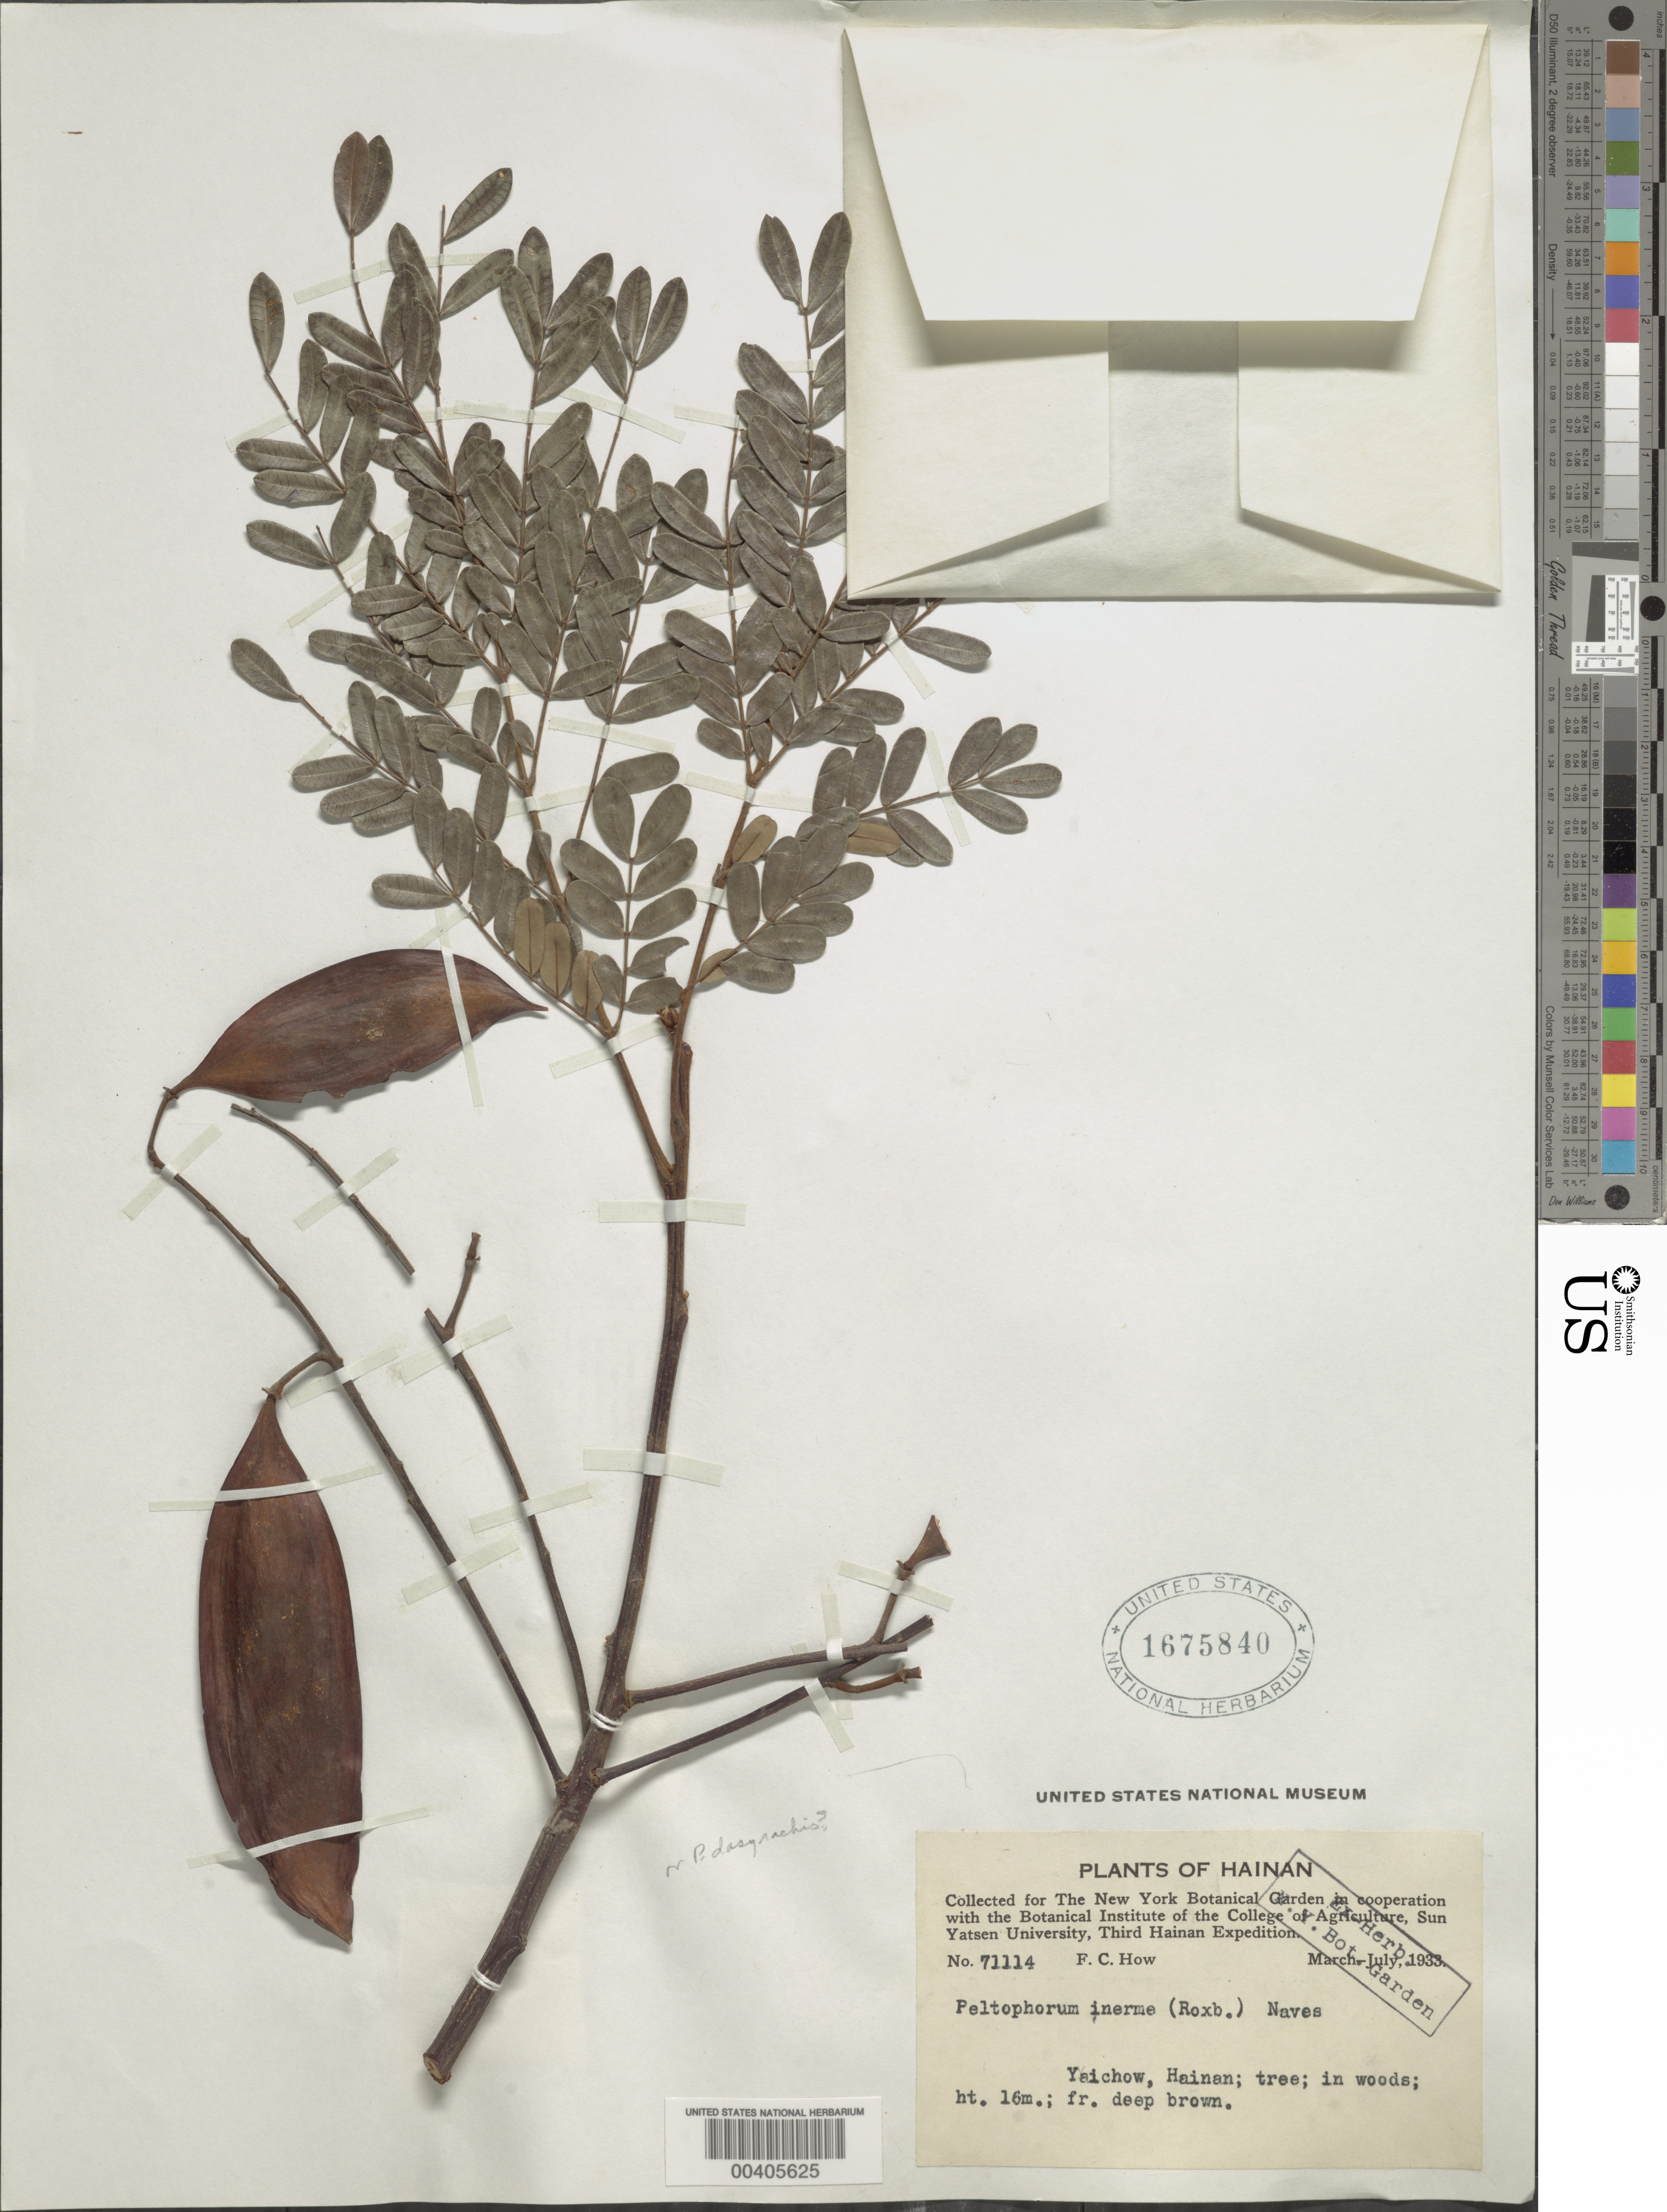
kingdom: Plantae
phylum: Tracheophyta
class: Magnoliopsida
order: Fabales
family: Fabaceae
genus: Peltophorum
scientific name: Peltophorum sp.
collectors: F. How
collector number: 71114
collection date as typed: Mar 1933 to -- Jul 1933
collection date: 1933-03/1933-07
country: China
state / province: Hainan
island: Hainan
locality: Hainan i. yaichow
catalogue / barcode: US 1675840